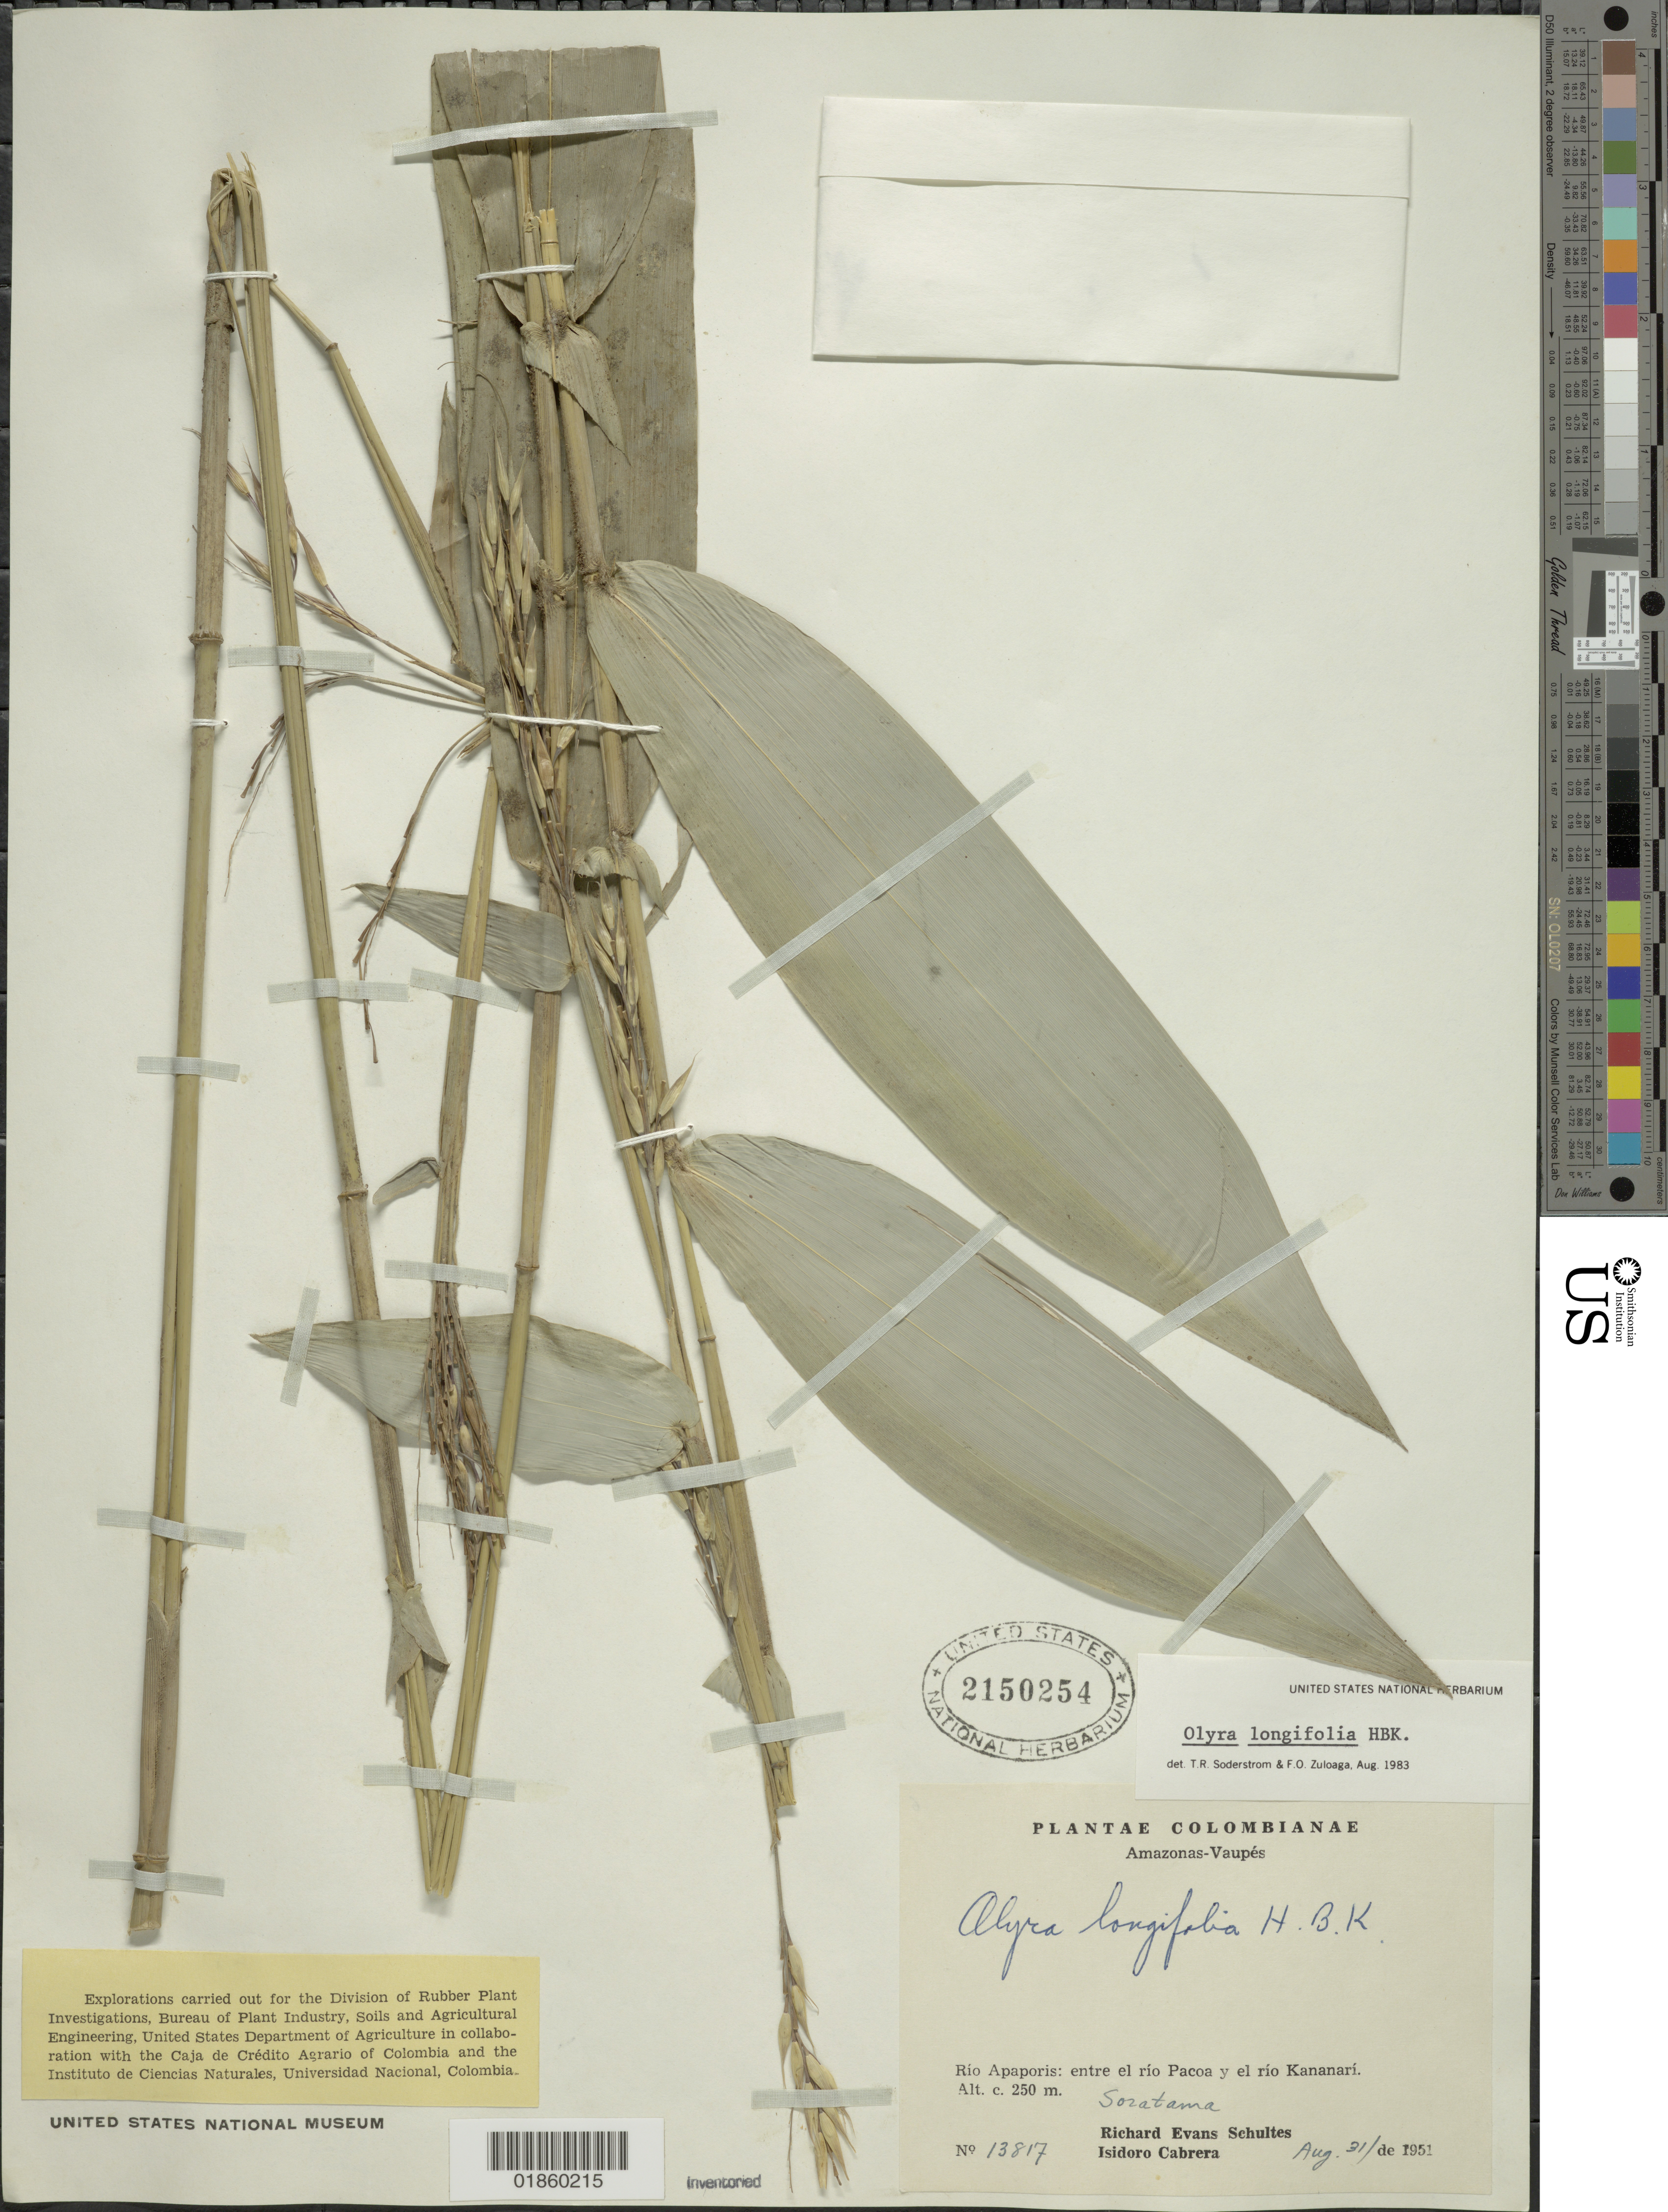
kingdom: Plantae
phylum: Tracheophyta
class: Liliopsida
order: Poales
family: Poaceae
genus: Olyra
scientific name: Olyra longifolia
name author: Kunth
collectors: R. E. Schultes & I. Cabrera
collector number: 13817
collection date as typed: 31 Aug 1951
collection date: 1951-08-31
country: Colombia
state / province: Amazônas / Vaupés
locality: Rio Apaporis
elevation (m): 250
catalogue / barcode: US 2150254